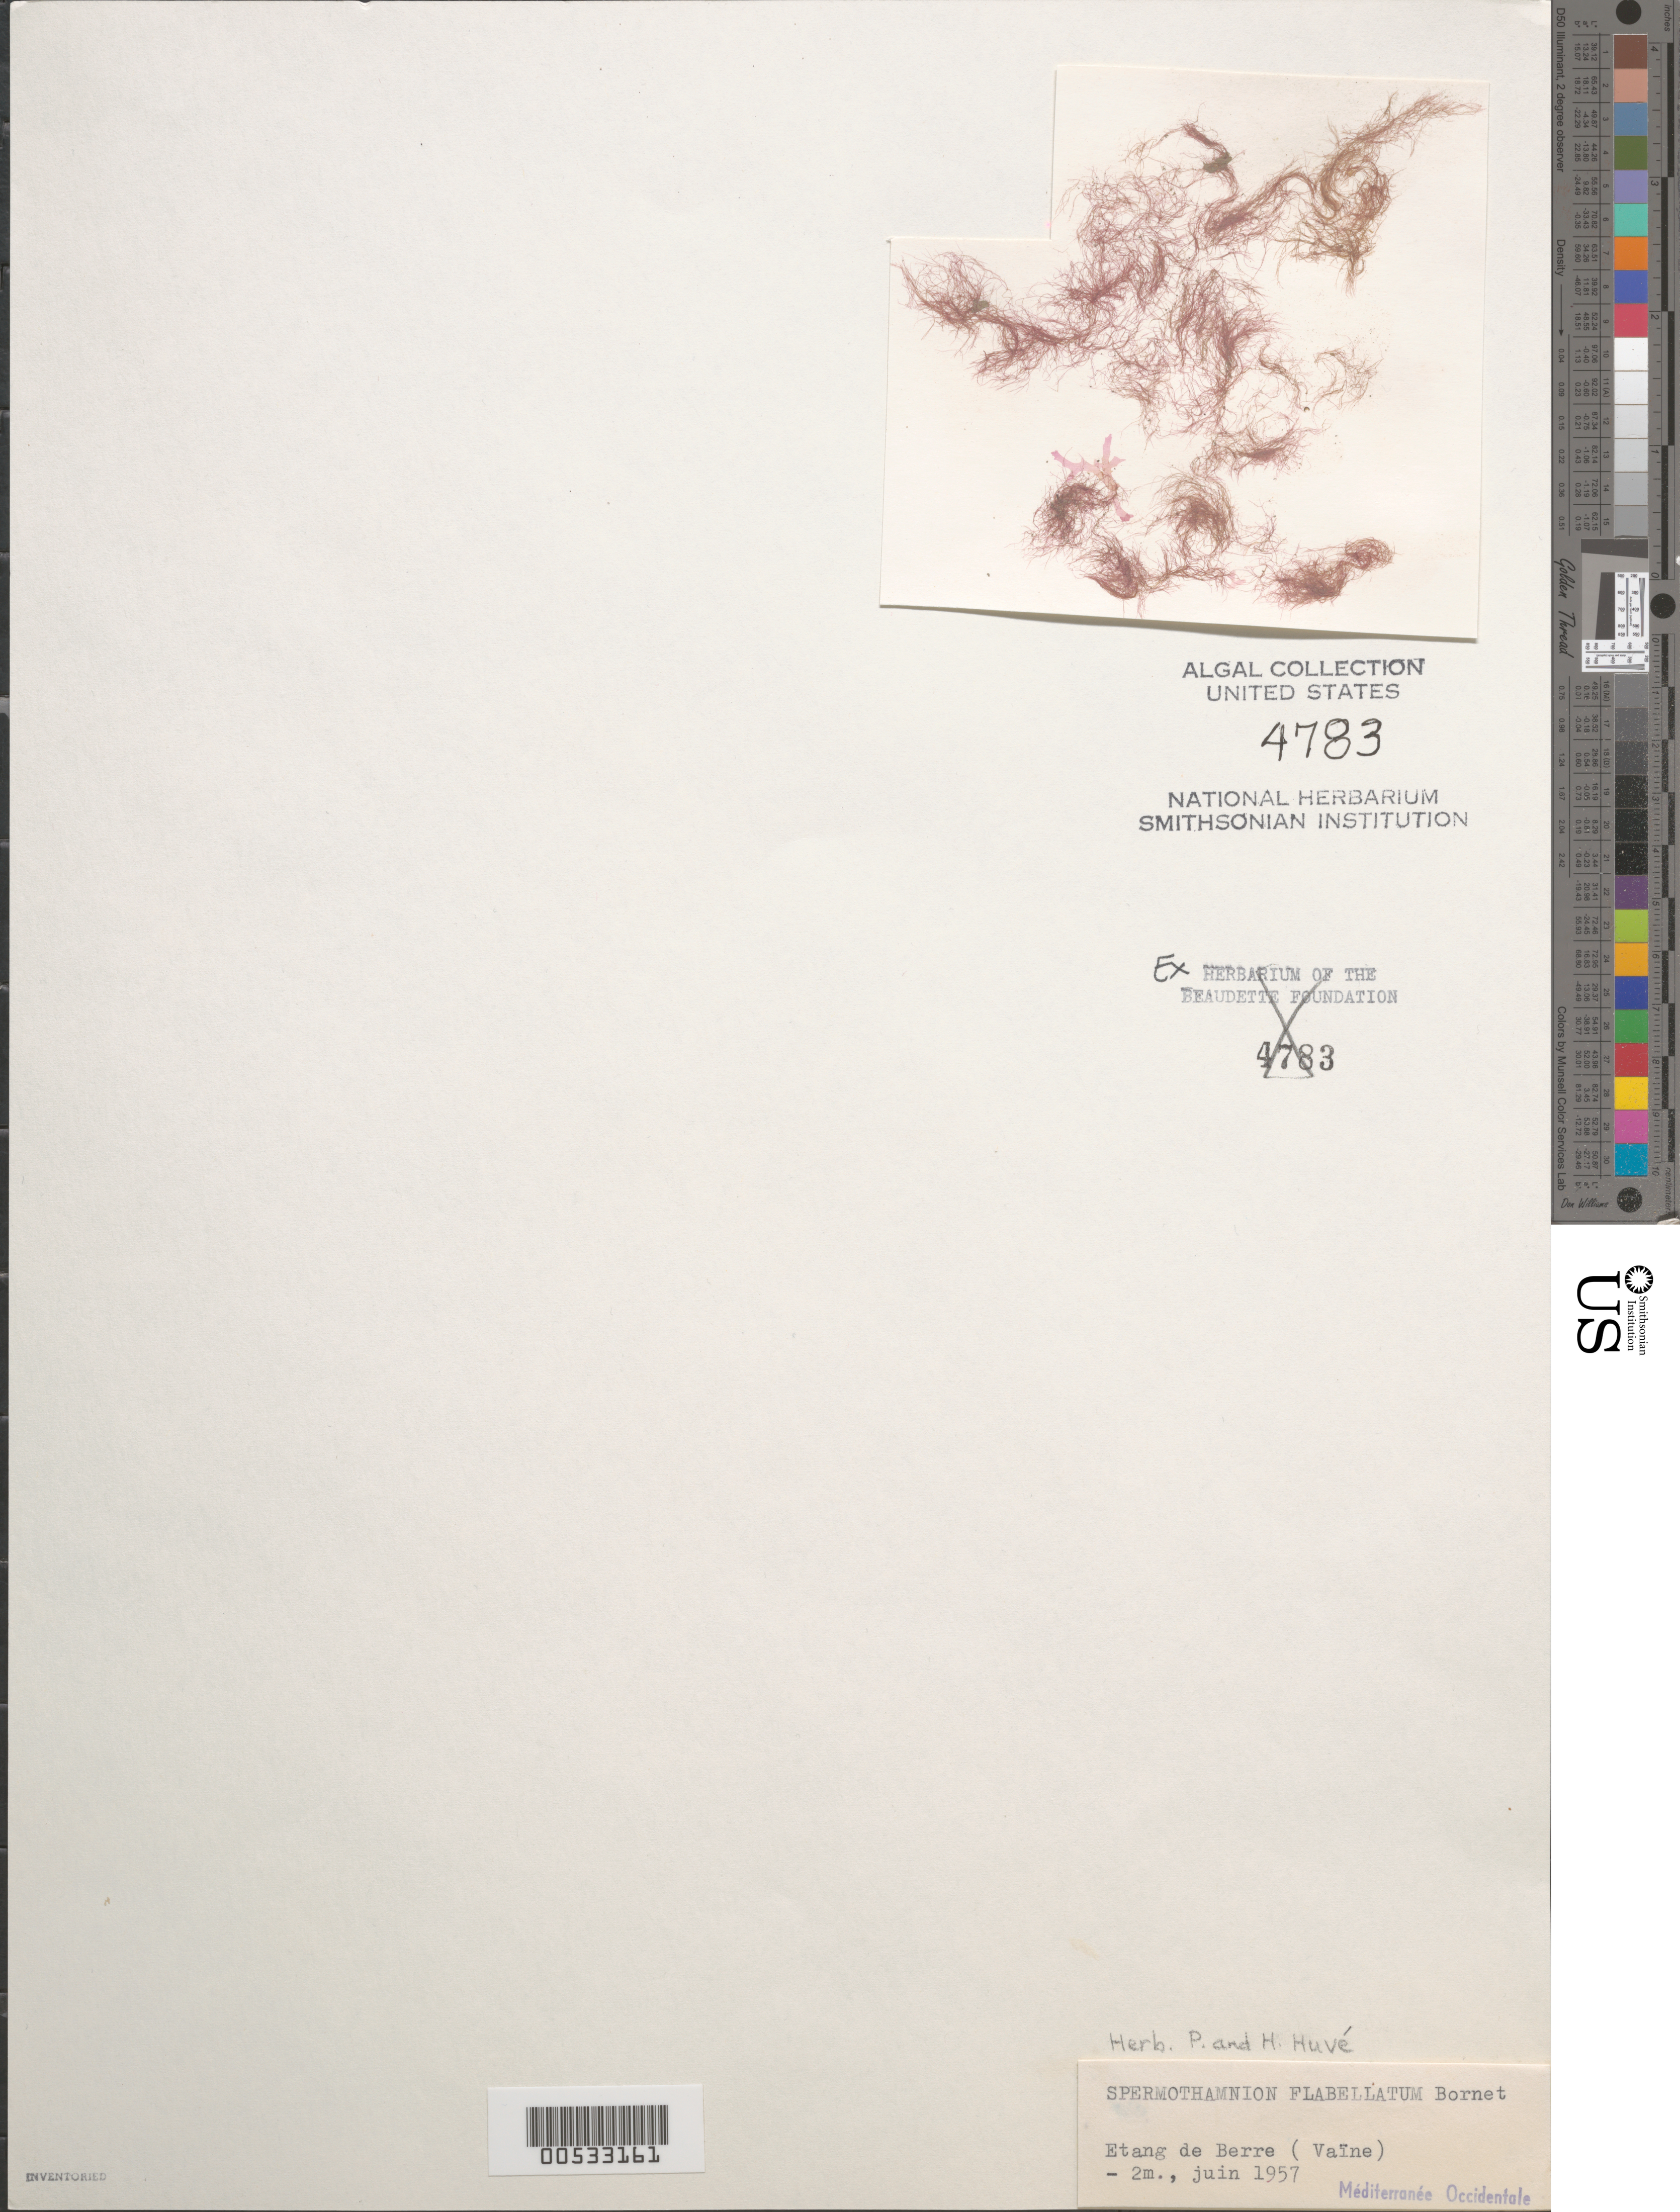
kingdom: Plantae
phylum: Rhodophyta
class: Florideophyceae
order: Ceramiales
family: Wrangeliaceae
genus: Spermothamnion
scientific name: Spermothamnion flabellatum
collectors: P. Huve & H. Huve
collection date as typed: Jun 1957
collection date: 1957-06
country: France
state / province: Provence-Alpes-Côte d'Azur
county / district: Bouches-Du-Rhône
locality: Etang de Berre (Vaine)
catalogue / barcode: US 4783